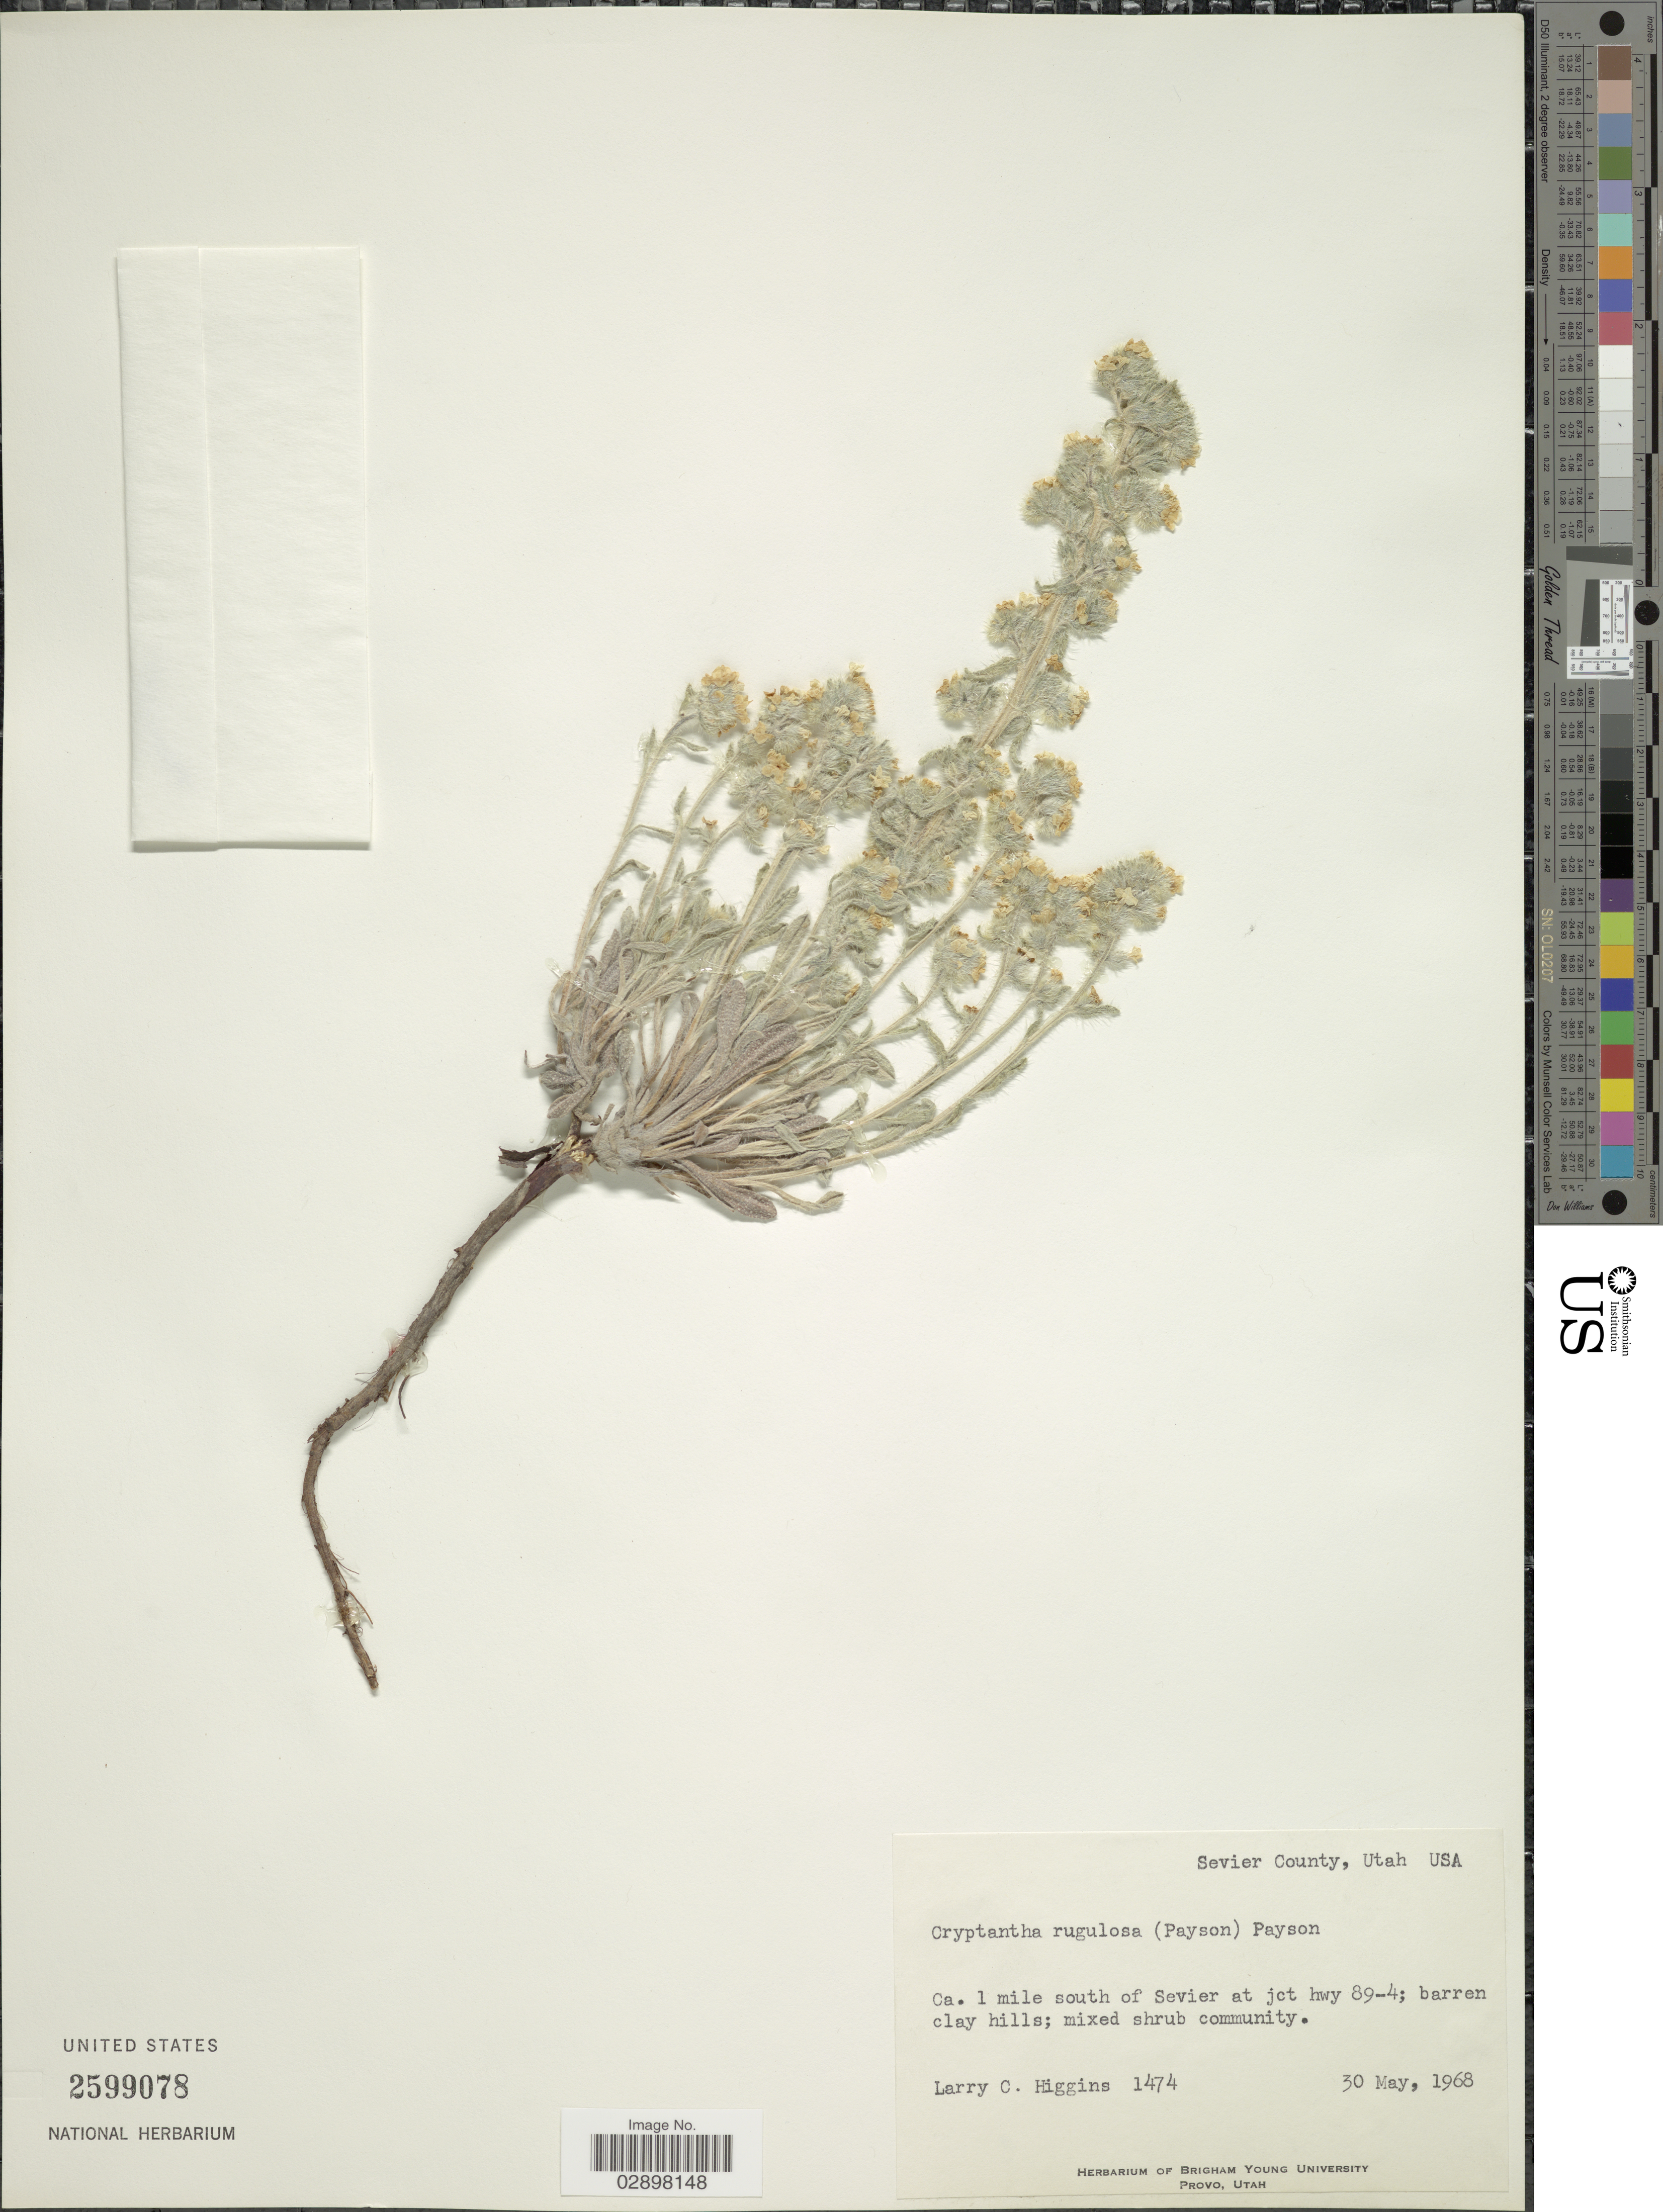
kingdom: Plantae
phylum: Tracheophyta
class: Magnoliopsida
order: Boraginales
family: Boraginaceae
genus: Cryptantha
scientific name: Cryptantha rugulosa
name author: (Payson) Payson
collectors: L. Higgins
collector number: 1474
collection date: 1968-05-30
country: United States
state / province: Utah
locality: Sevier County, Ca. 1 mile south of Sevier at jct hwy 89-4.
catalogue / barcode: US 2599078